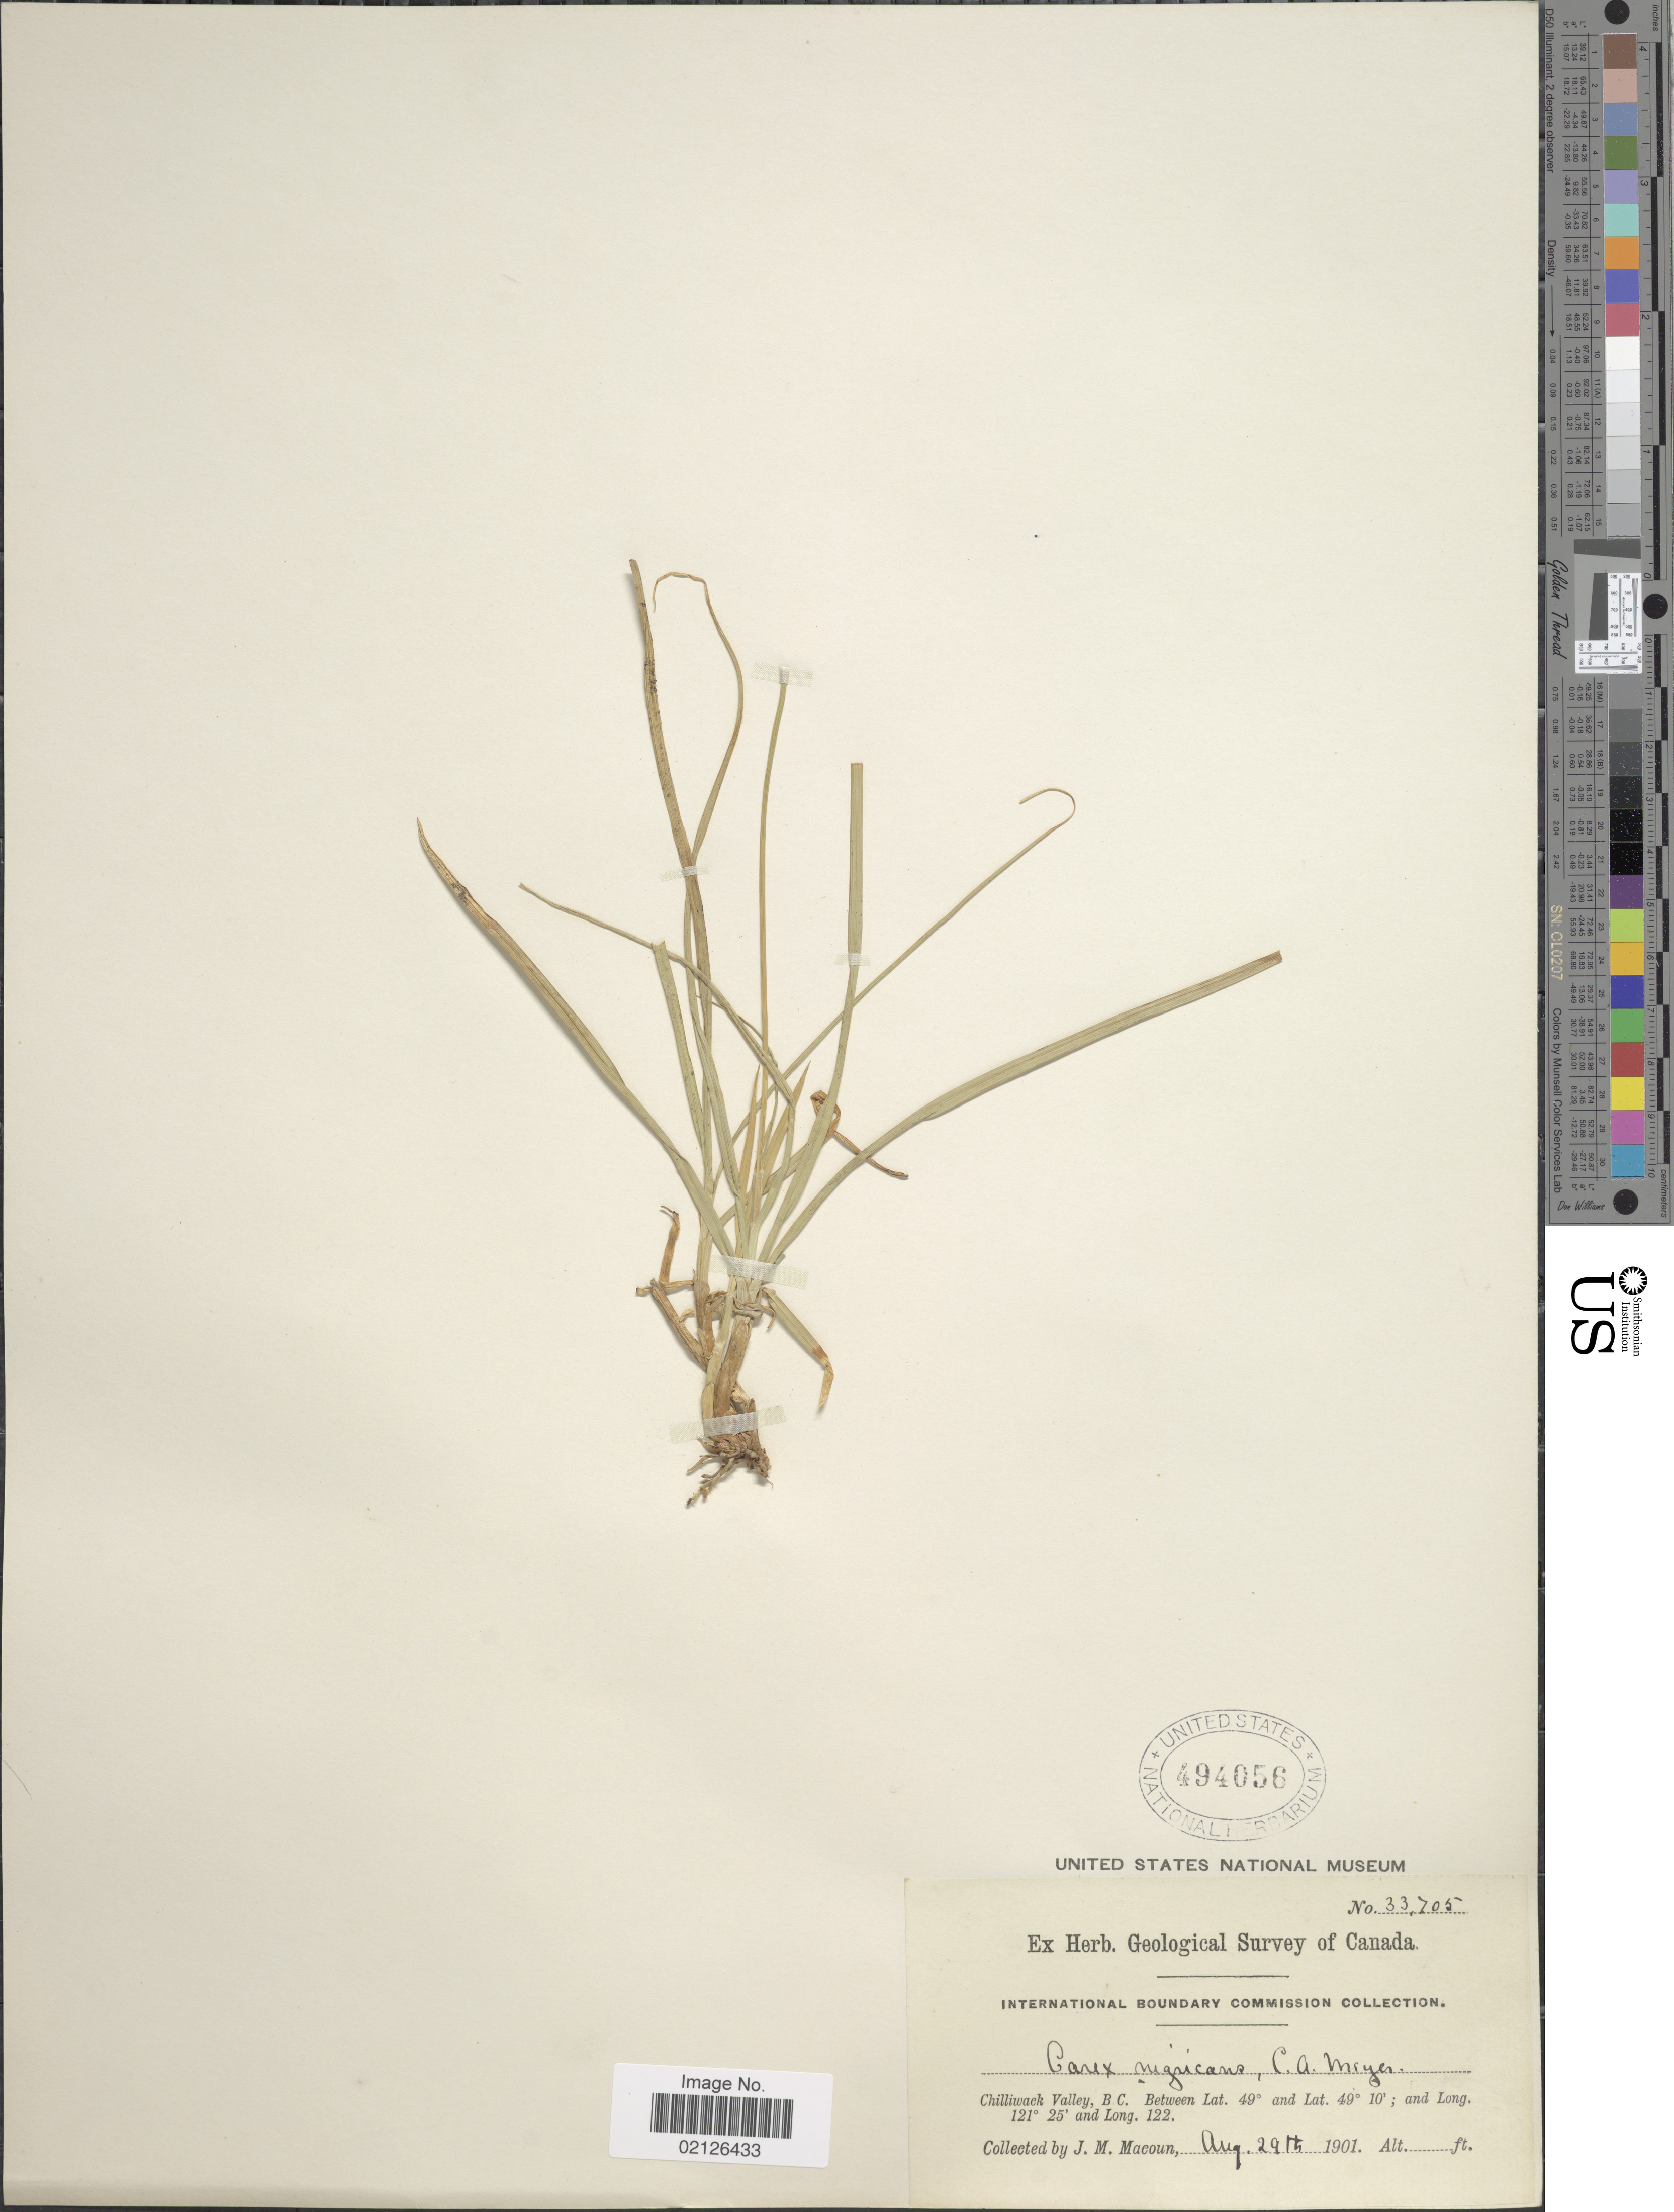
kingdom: Plantae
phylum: Tracheophyta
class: Liliopsida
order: Poales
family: Cyperaceae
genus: Carex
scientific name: Carex nigricans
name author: C.A. Mey.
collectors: J. M. Macoun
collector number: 33705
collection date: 1901-08-29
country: Canada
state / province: British Columbia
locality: Chilliwack Valley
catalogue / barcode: US 494056